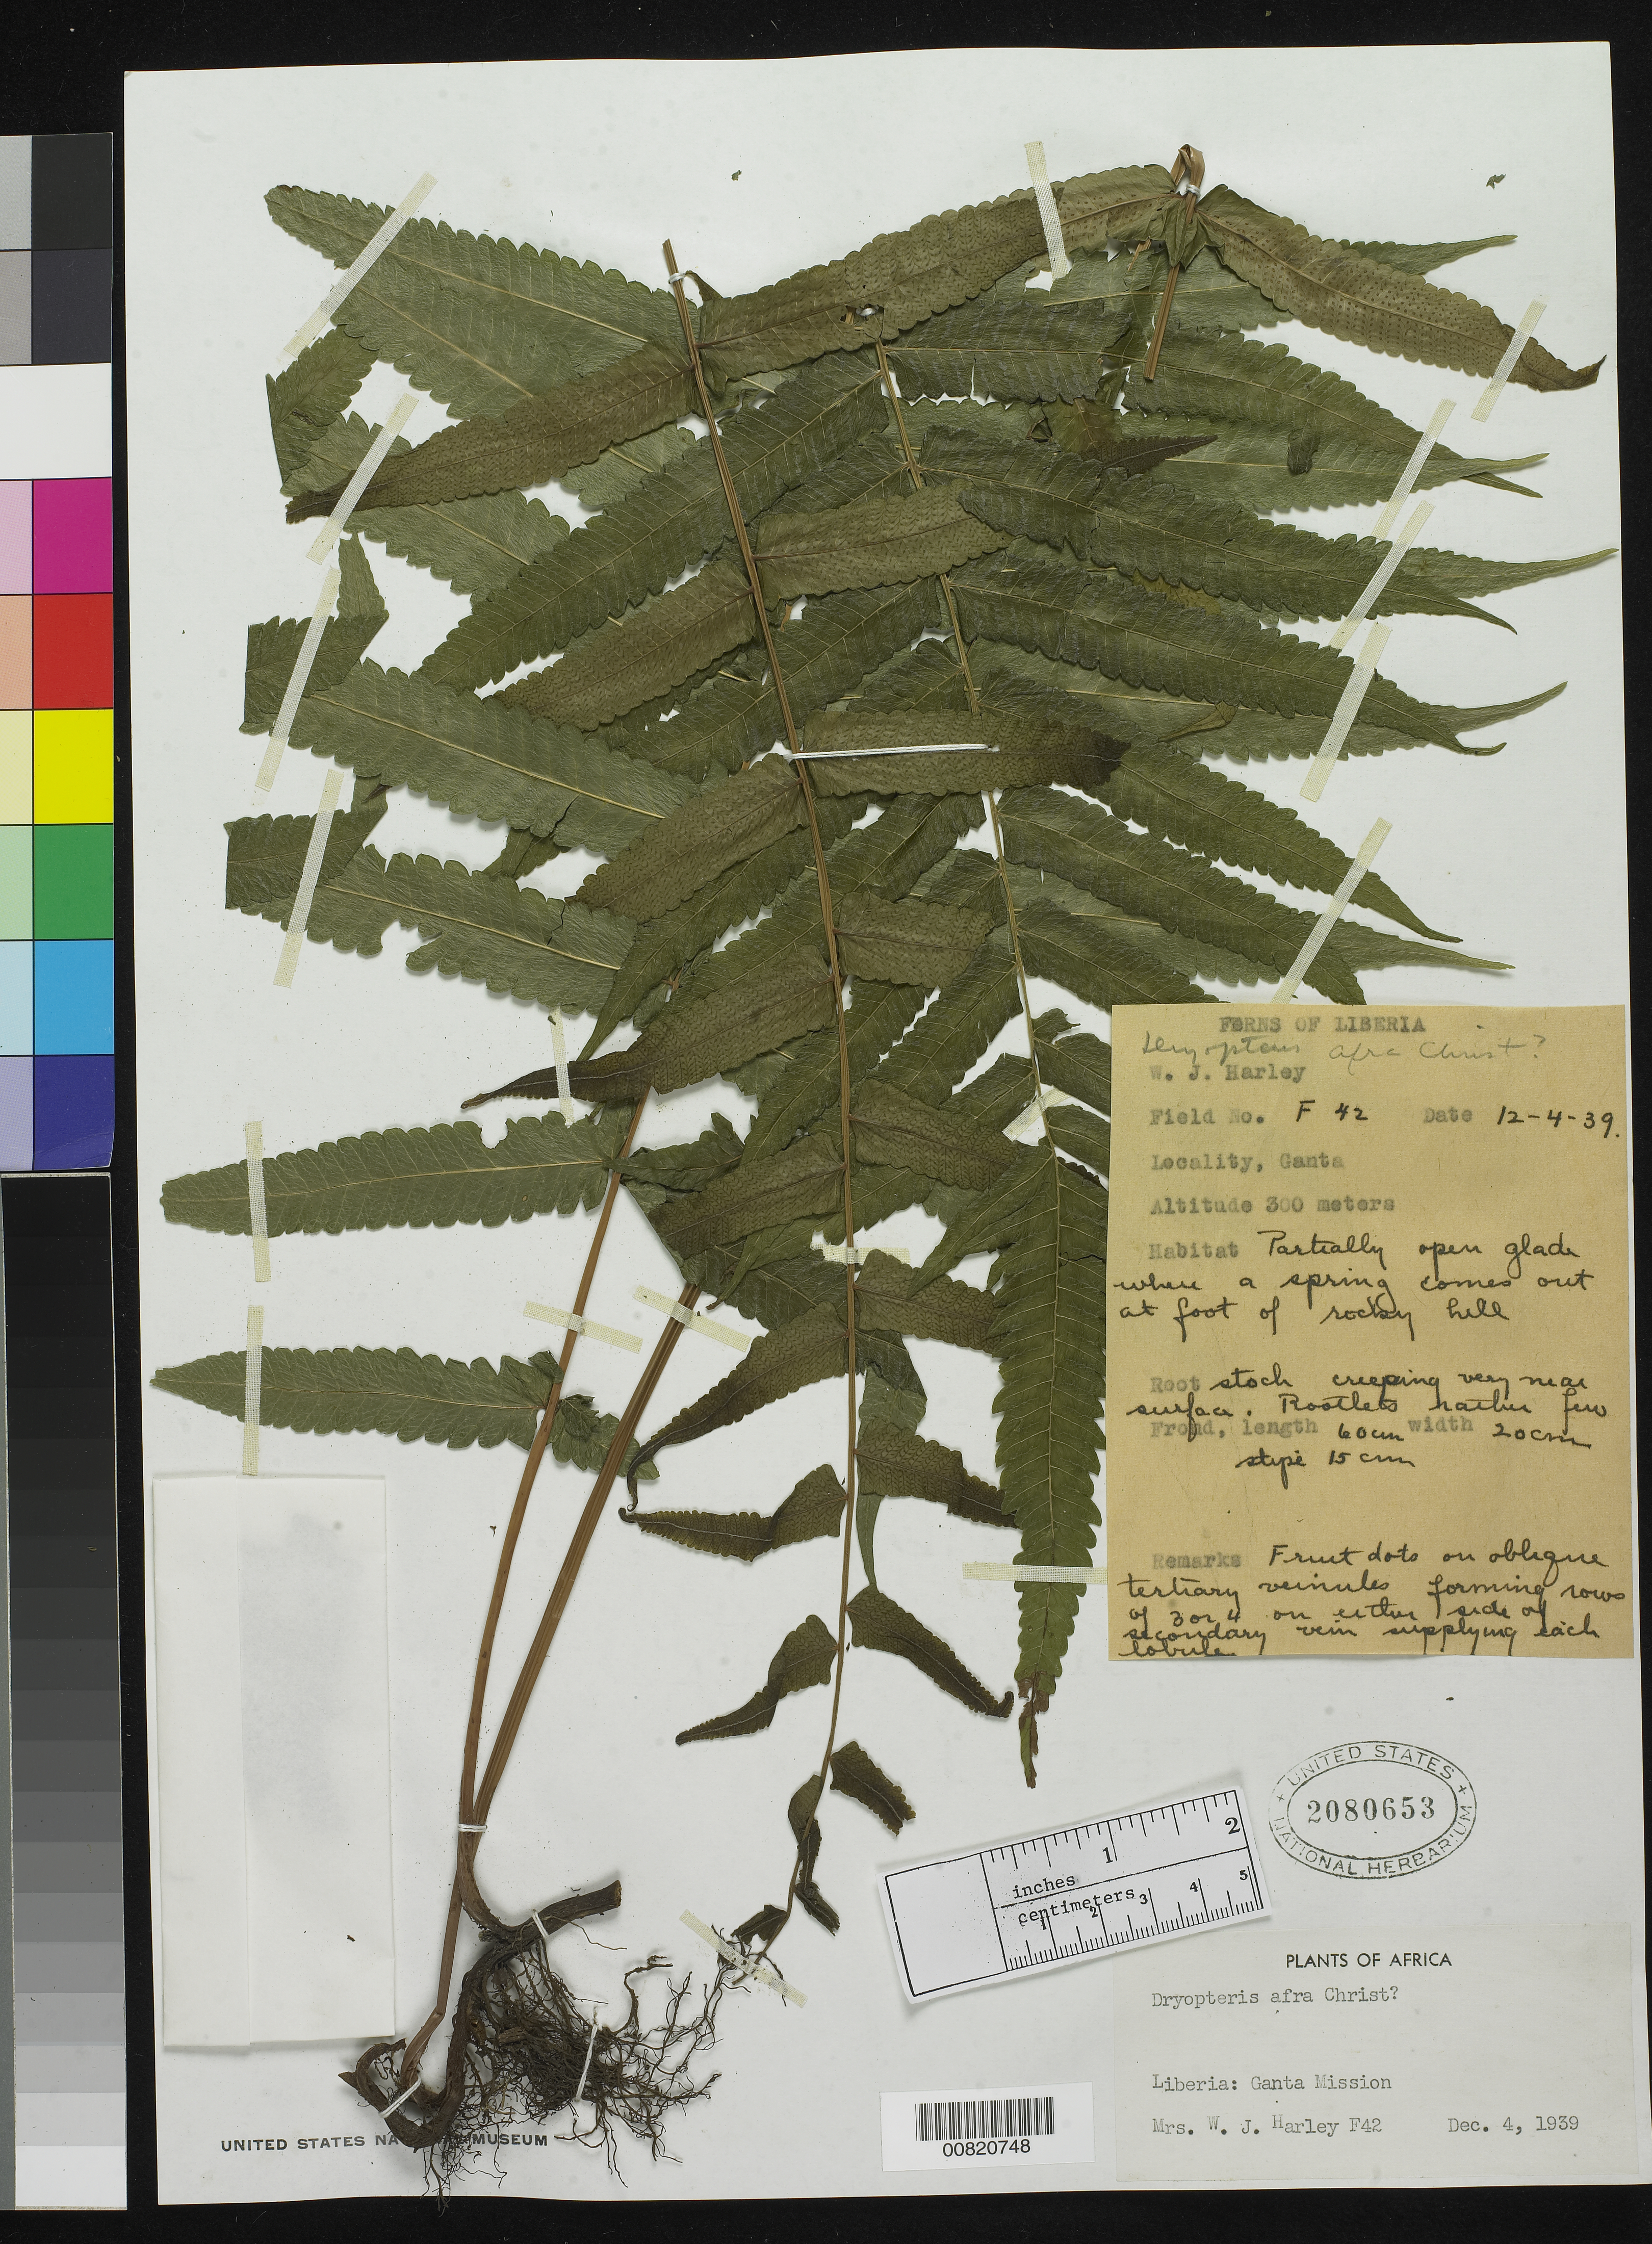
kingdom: Plantae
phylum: Tracheophyta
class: Polypodiopsida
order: Polypodiales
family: Thelypteridaceae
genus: Pneumatopteris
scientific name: Pneumatopteris afra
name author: (Christ) Holttum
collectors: Harley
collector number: F 42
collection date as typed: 4 Dec 1939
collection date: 1939-12-04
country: Liberia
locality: Ganta Mission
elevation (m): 300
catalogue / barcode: US 2080653